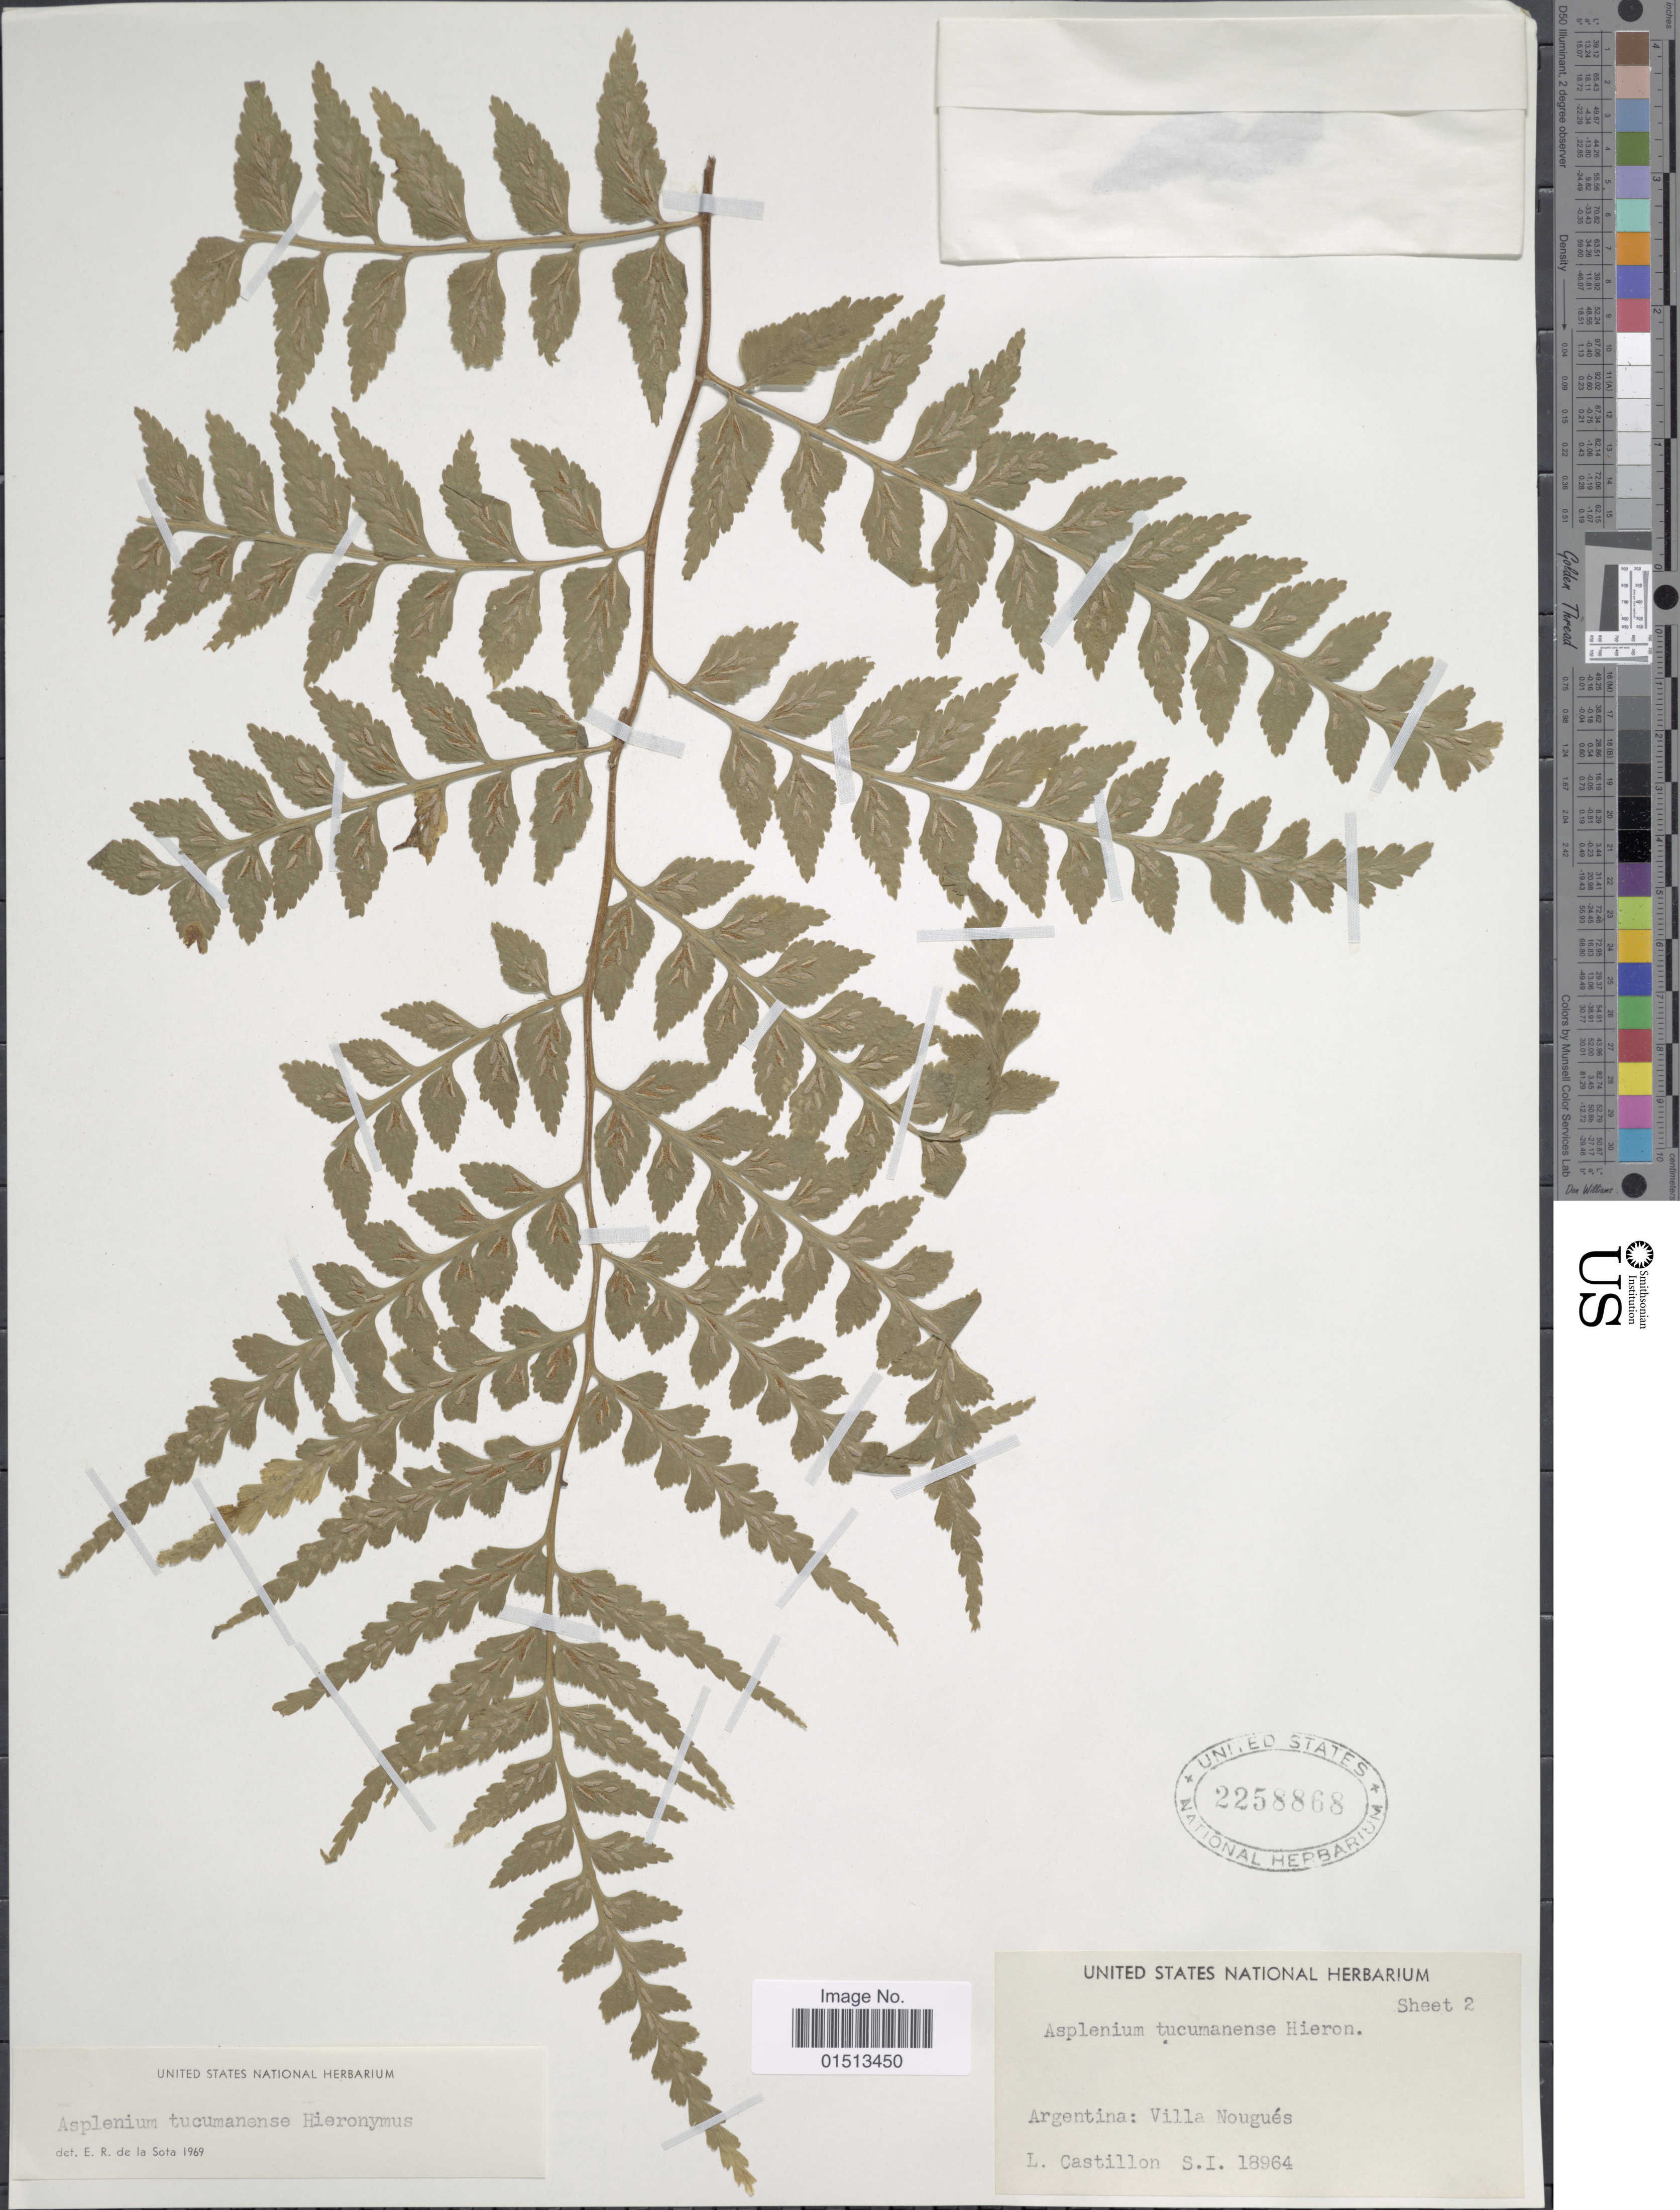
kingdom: Plantae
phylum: Tracheophyta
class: Polypodiopsida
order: Polypodiales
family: Aspleniaceae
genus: Asplenium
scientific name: Asplenium tucumanense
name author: Hieron.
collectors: L. Castillón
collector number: S. I. 18964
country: Argentina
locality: Villa Nougués.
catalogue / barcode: US 2258868